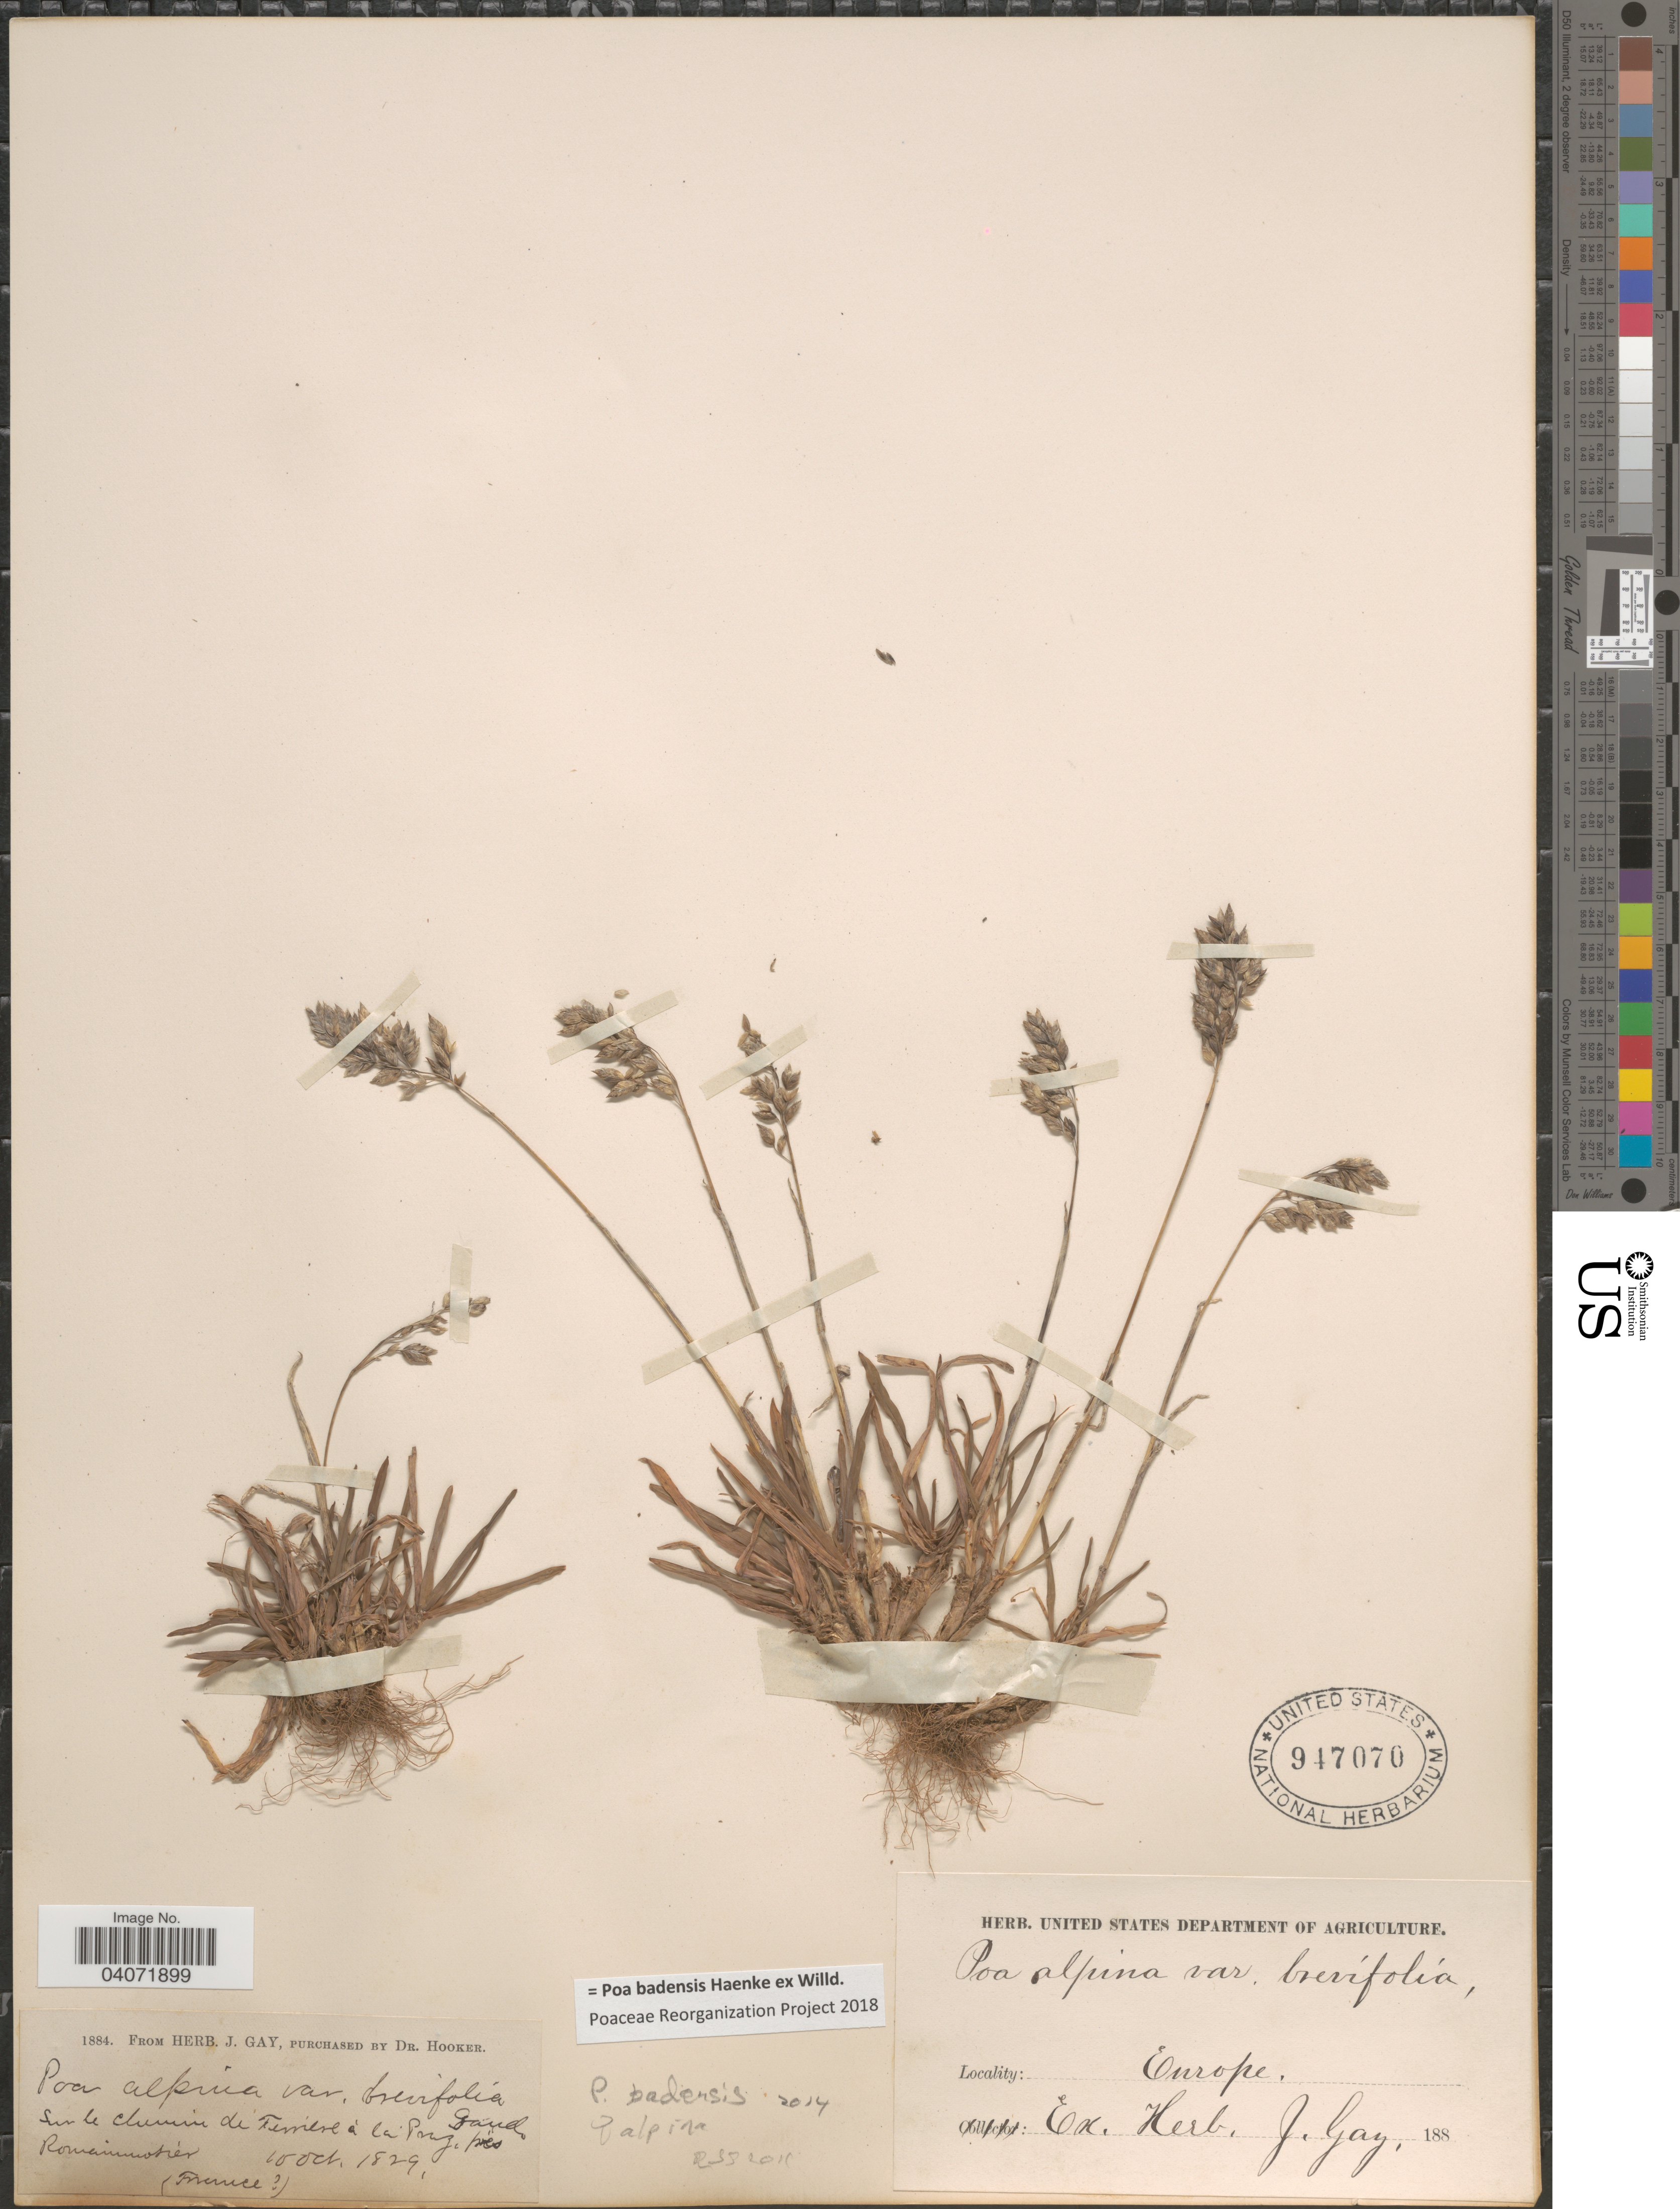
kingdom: Plantae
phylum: Tracheophyta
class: Liliopsida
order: Poales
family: Poaceae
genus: Poa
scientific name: Poa badensis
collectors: ex herb. J. Gay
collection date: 1829-10-10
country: France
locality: Sur le chemin de Ferriere á la Praz, près Romainmotier. Europe.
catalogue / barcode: US 947070